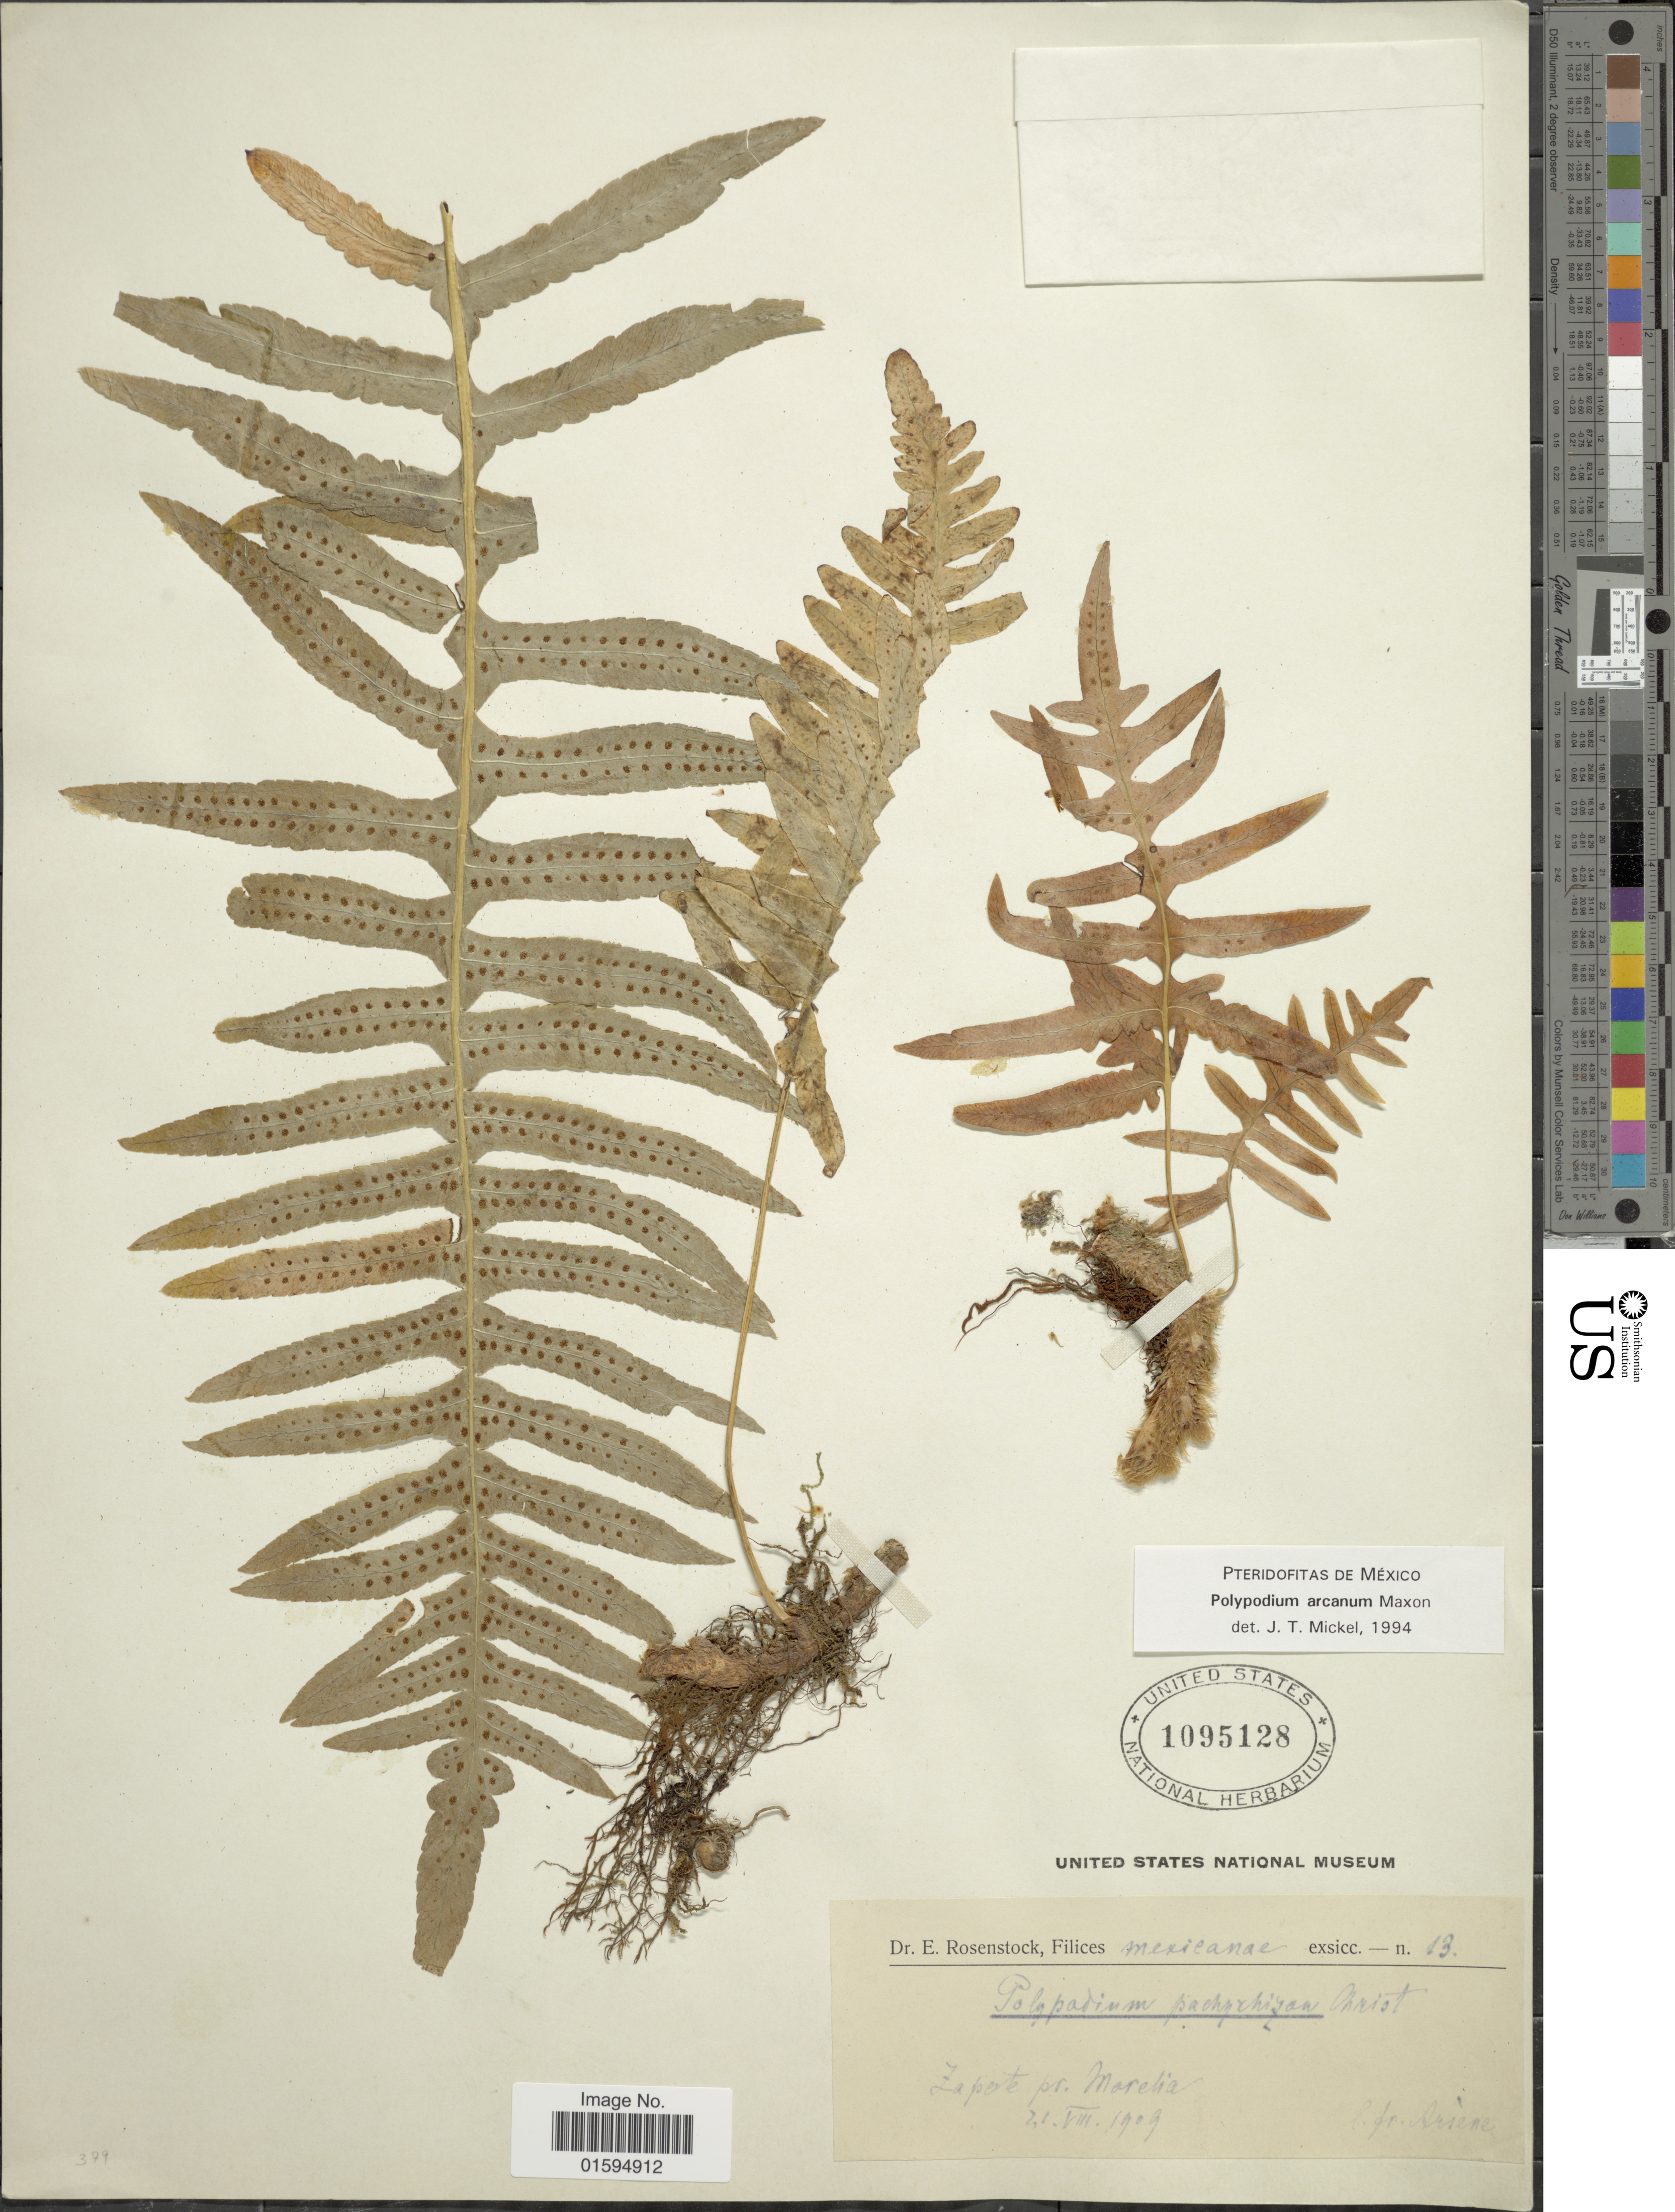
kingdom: Plantae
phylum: Tracheophyta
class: Polypodiopsida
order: Polypodiales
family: Polypodiaceae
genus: Polypodium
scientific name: Polypodium arcanum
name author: Maxon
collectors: F. Arsène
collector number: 13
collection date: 1909-08-21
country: Mexico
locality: Filices Mexicanae, Zaperte pr. Morella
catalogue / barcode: US 1095128